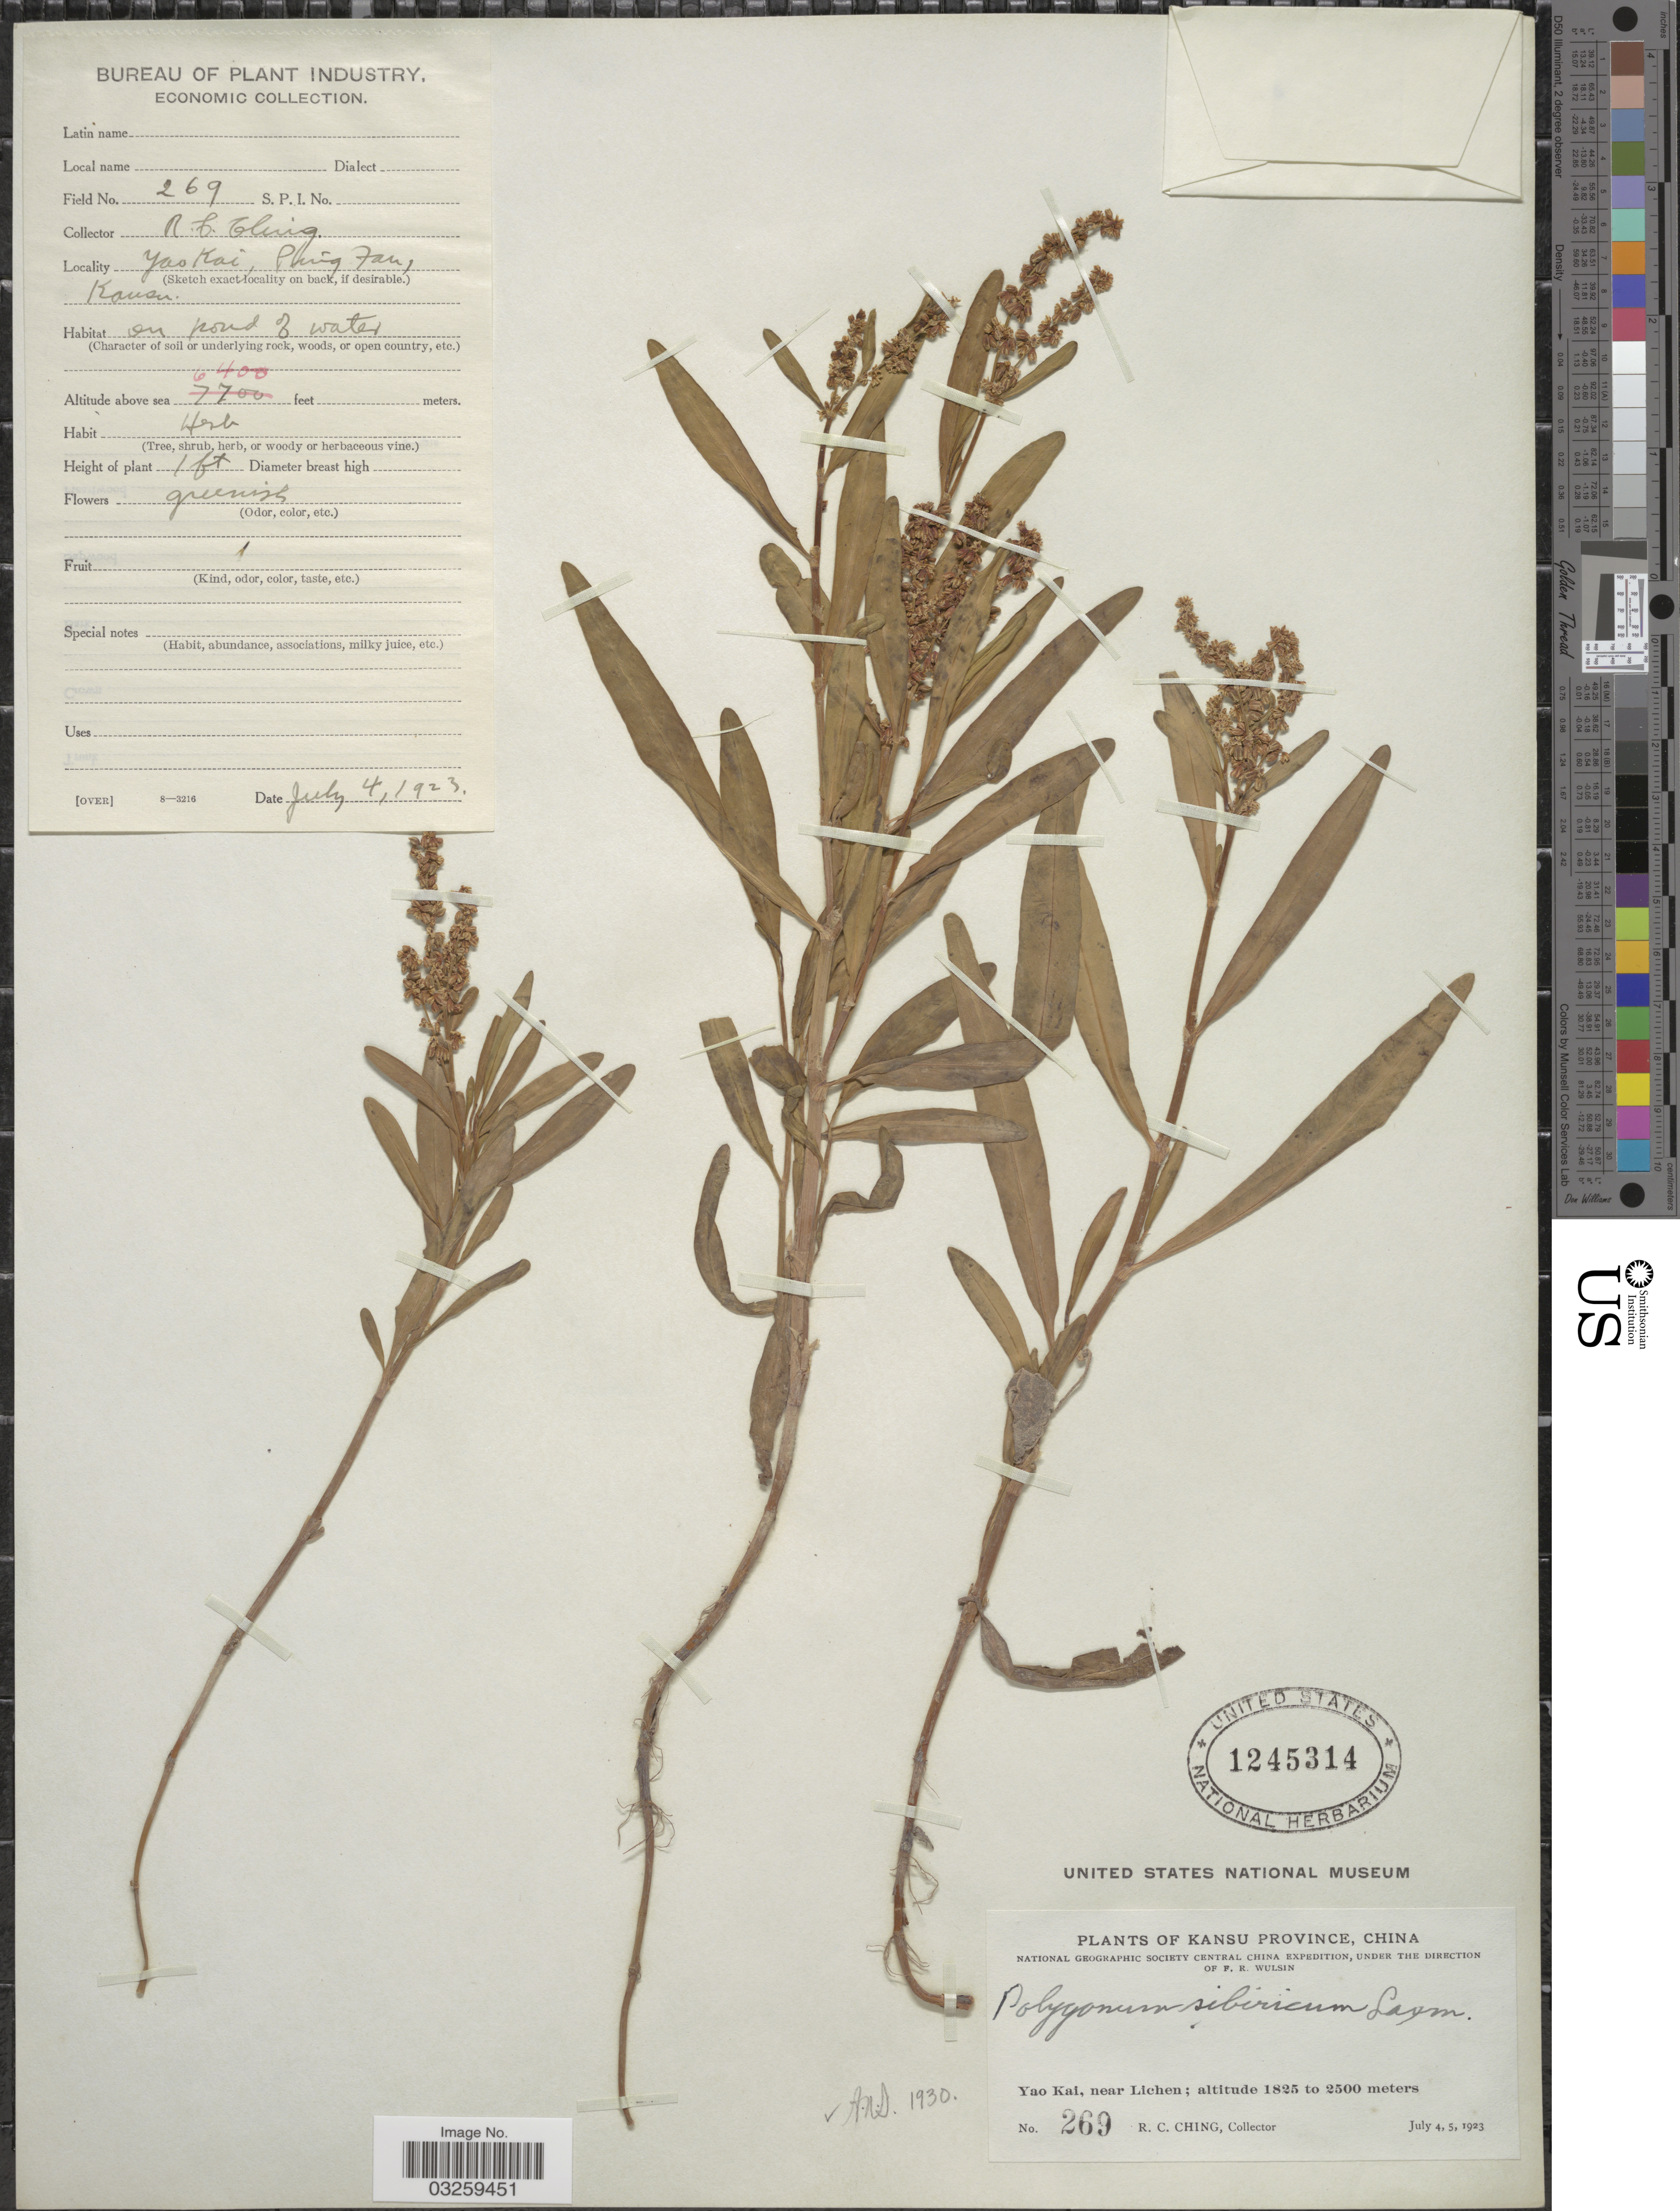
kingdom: Plantae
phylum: Tracheophyta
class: Magnoliopsida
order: Caryophyllales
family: Polygonaceae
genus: Knorringia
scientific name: Knorringia sibirica subsp. sibirica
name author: (Laxm.) Tzvelev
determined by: Strong, Mark T., (BOT), Smithsonian Institution - National Museum of Natural History (UNITED STATES)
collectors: R. C. Ching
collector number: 269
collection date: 1923-07-04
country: China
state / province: Gansu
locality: Kansu Province, Ho La Shan Mountains, Yao Kai, Ping Fan.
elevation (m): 1951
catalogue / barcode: US 1245314